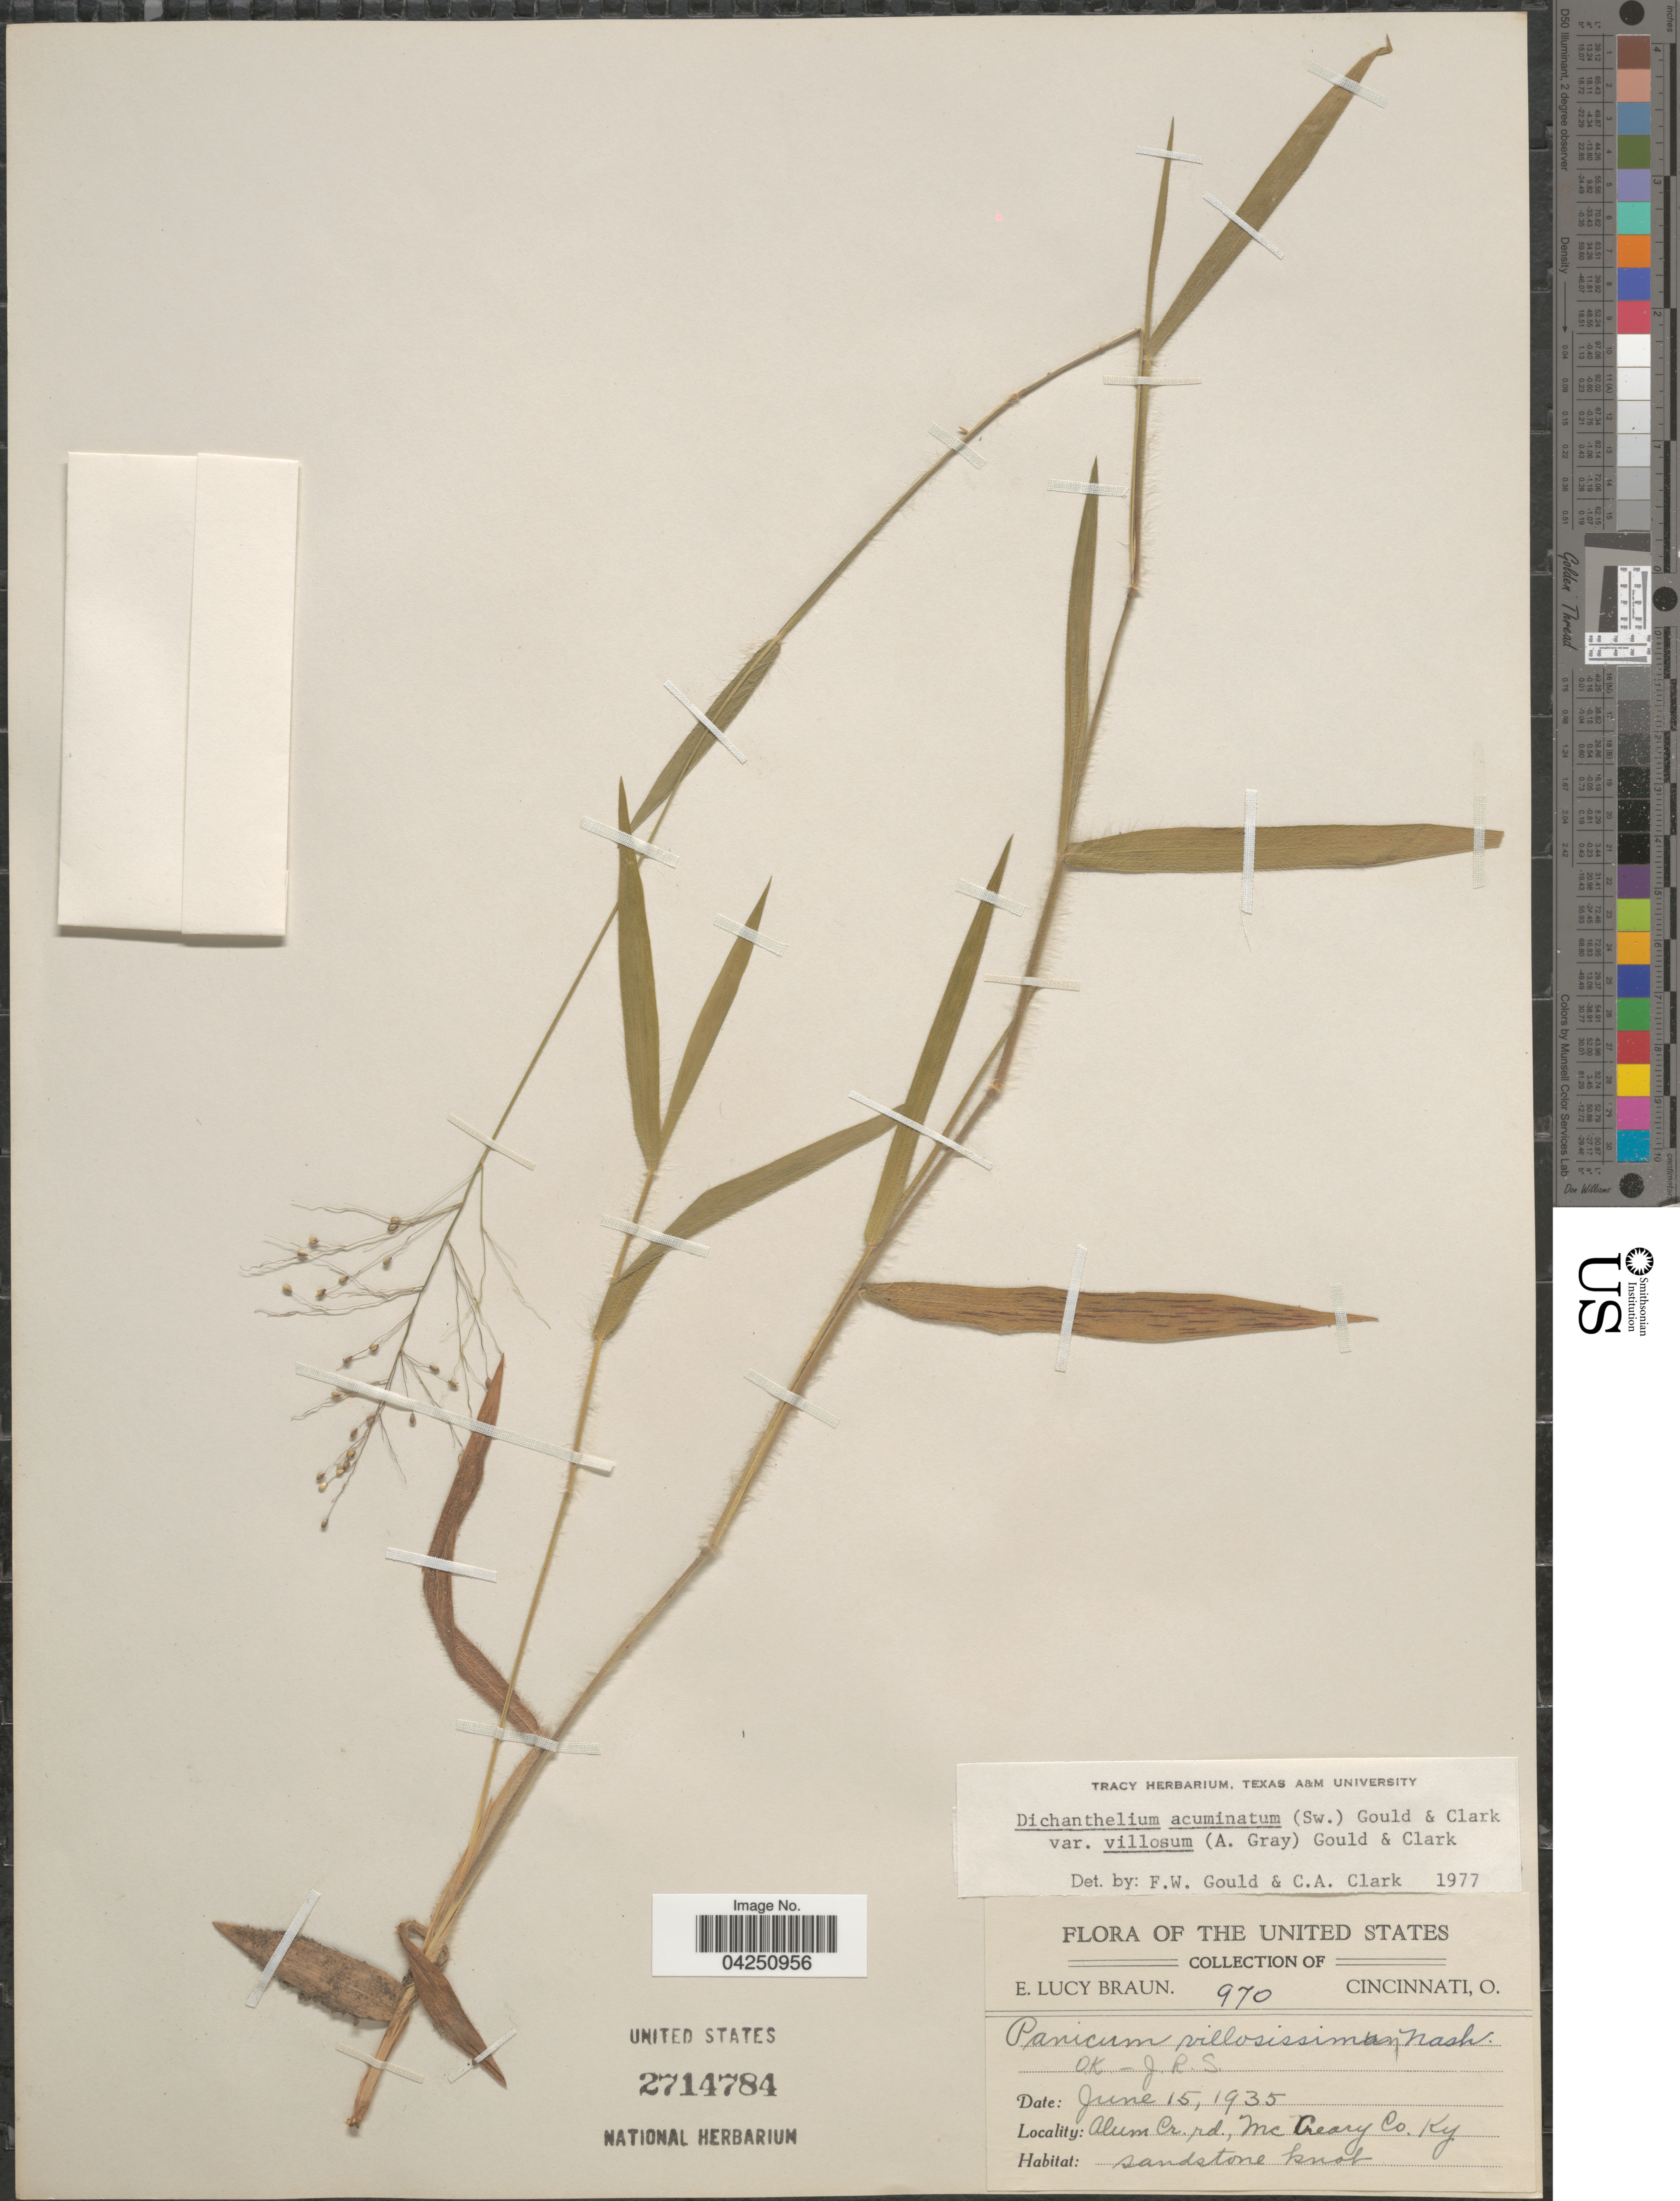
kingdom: Plantae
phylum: Tracheophyta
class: Liliopsida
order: Poales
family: Poaceae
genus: Dichanthelium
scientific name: Dichanthelium acuminatum var. acuminatum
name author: (Sw.) Gould & C.A. Clark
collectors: E. L. Braun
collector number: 970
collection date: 1935-06-15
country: United States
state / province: Kentucky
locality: Alum Cr. rd., McCreary Co.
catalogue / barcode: US 2714784